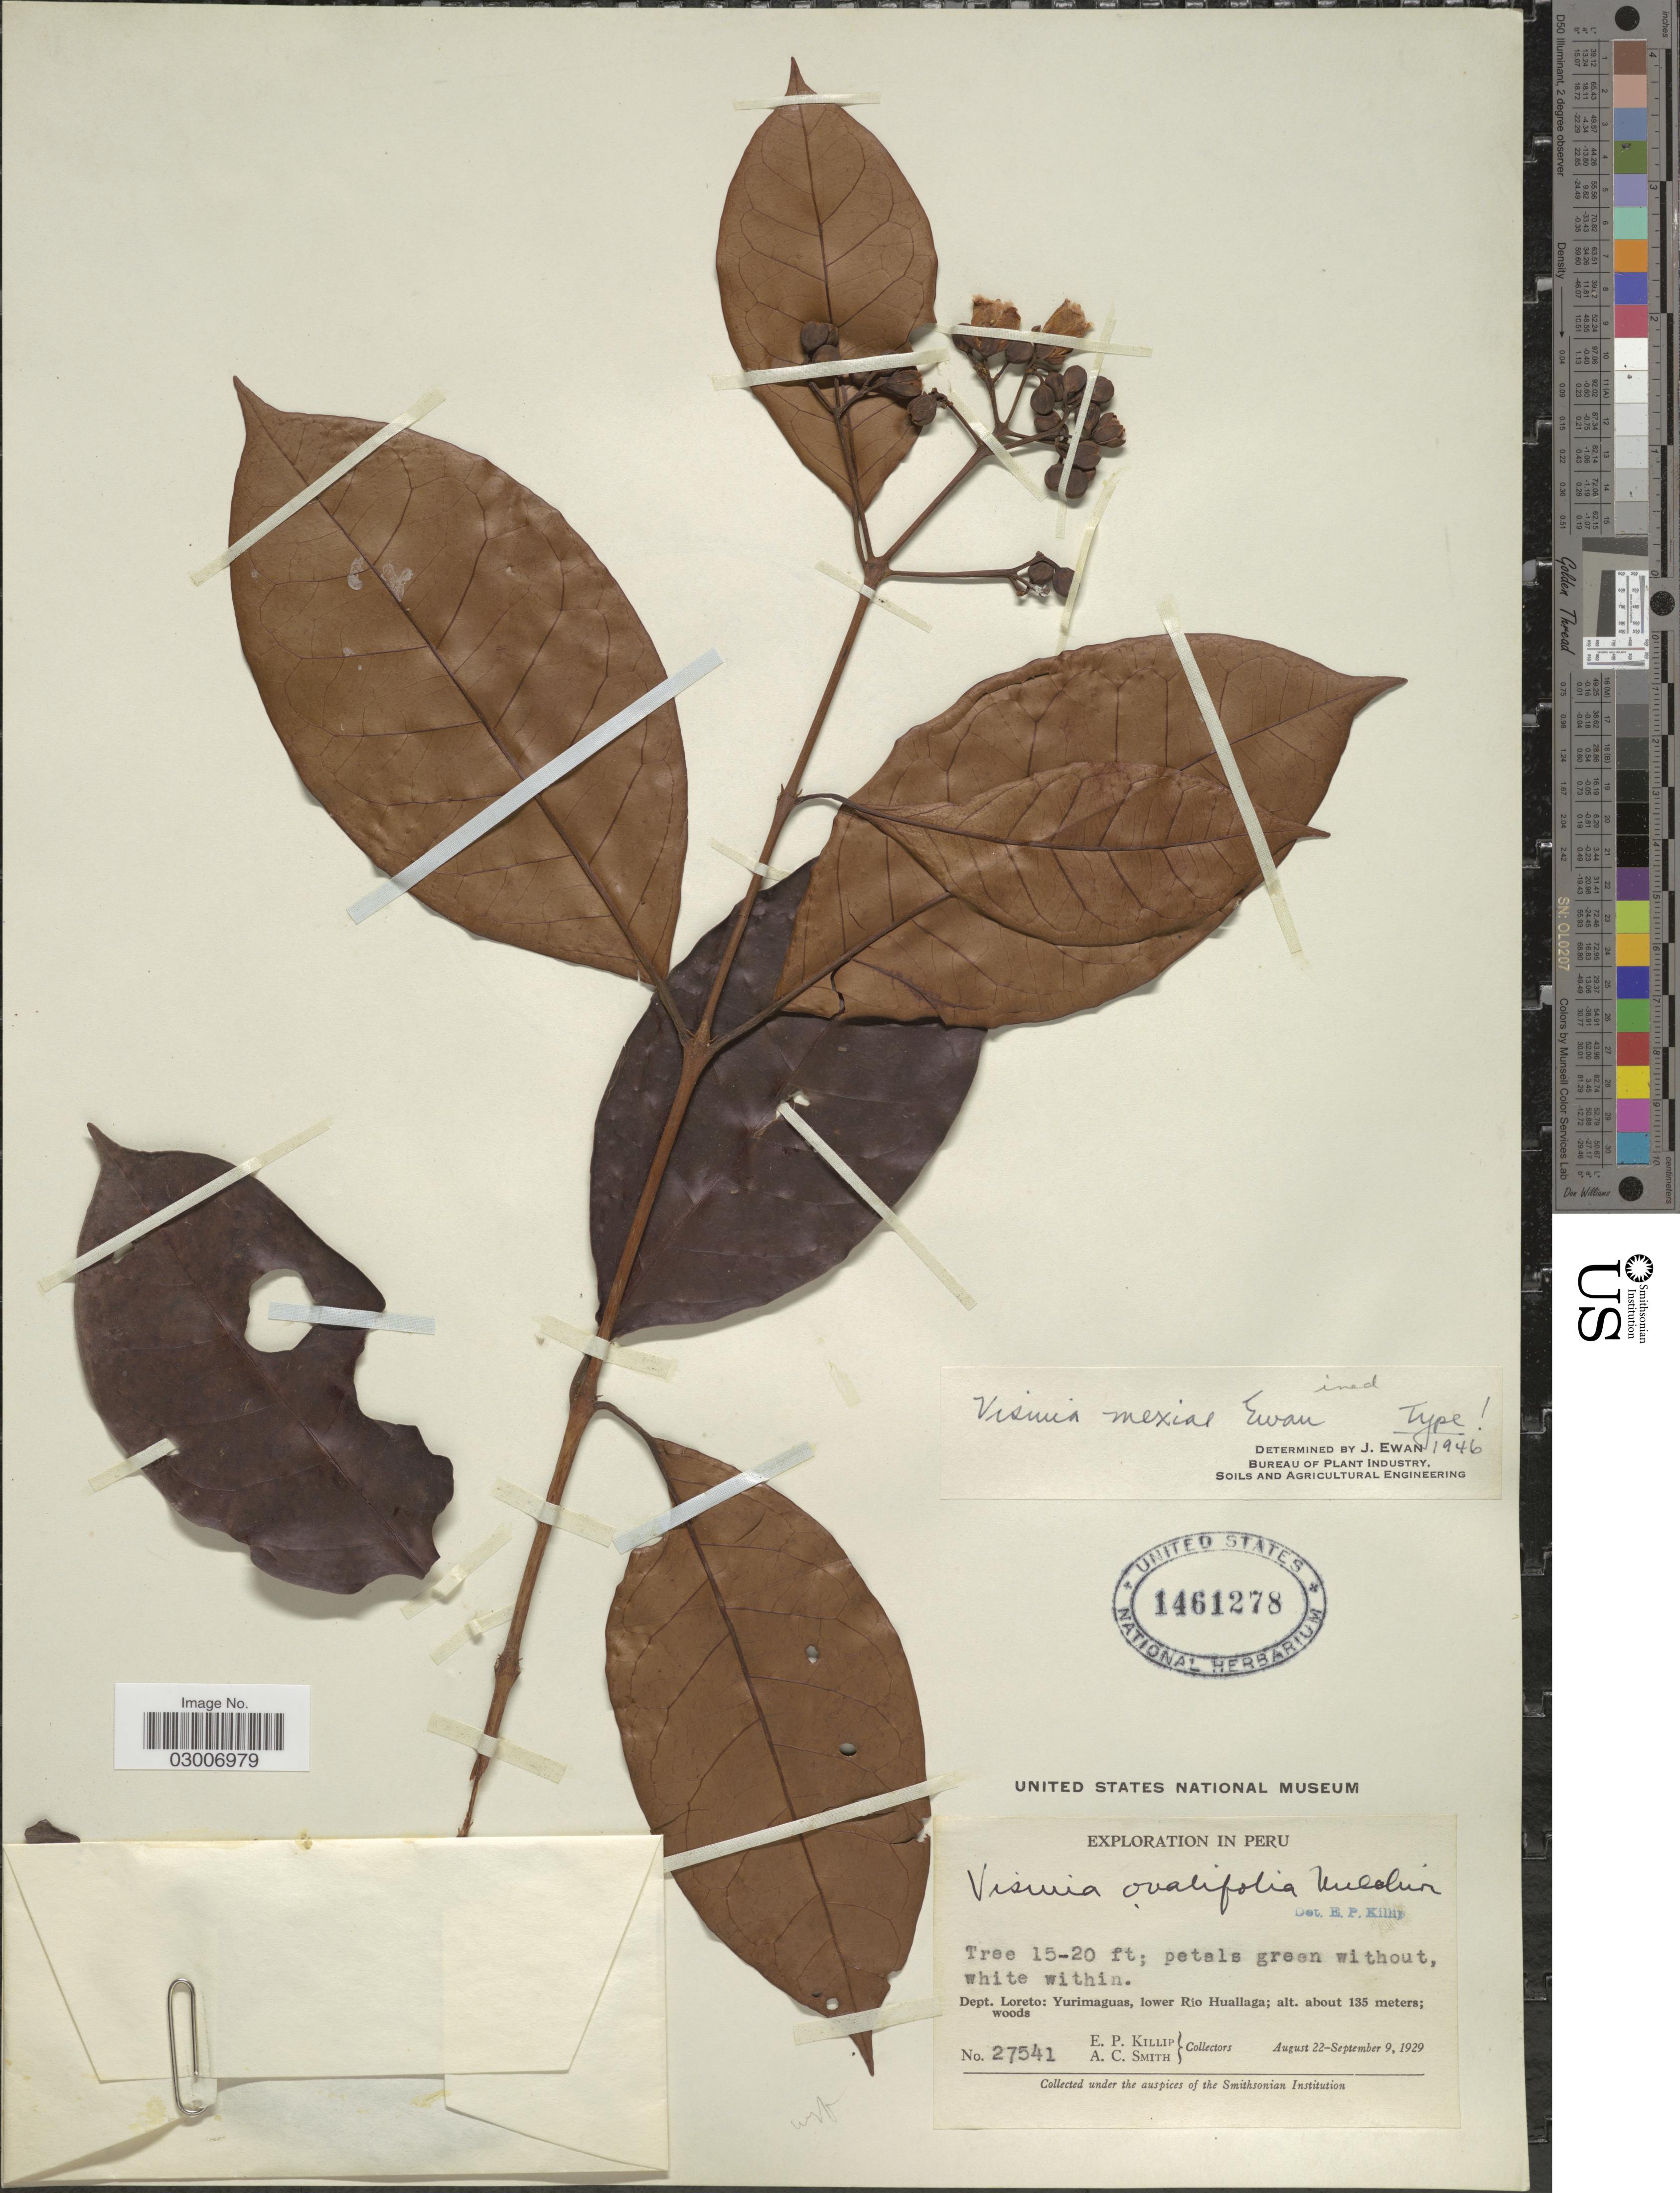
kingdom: Plantae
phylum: Tracheophyta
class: Magnoliopsida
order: Malpighiales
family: Hypericaceae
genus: Vismia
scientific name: Vismia sprucei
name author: Sprague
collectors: E. P. Killip & A. C. Smith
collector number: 27541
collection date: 1929-08-22/1929-09-09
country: Peru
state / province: Loreto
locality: Dept. Loreto: Yurimaguas, lower Río Huallaga.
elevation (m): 135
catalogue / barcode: US 1461278